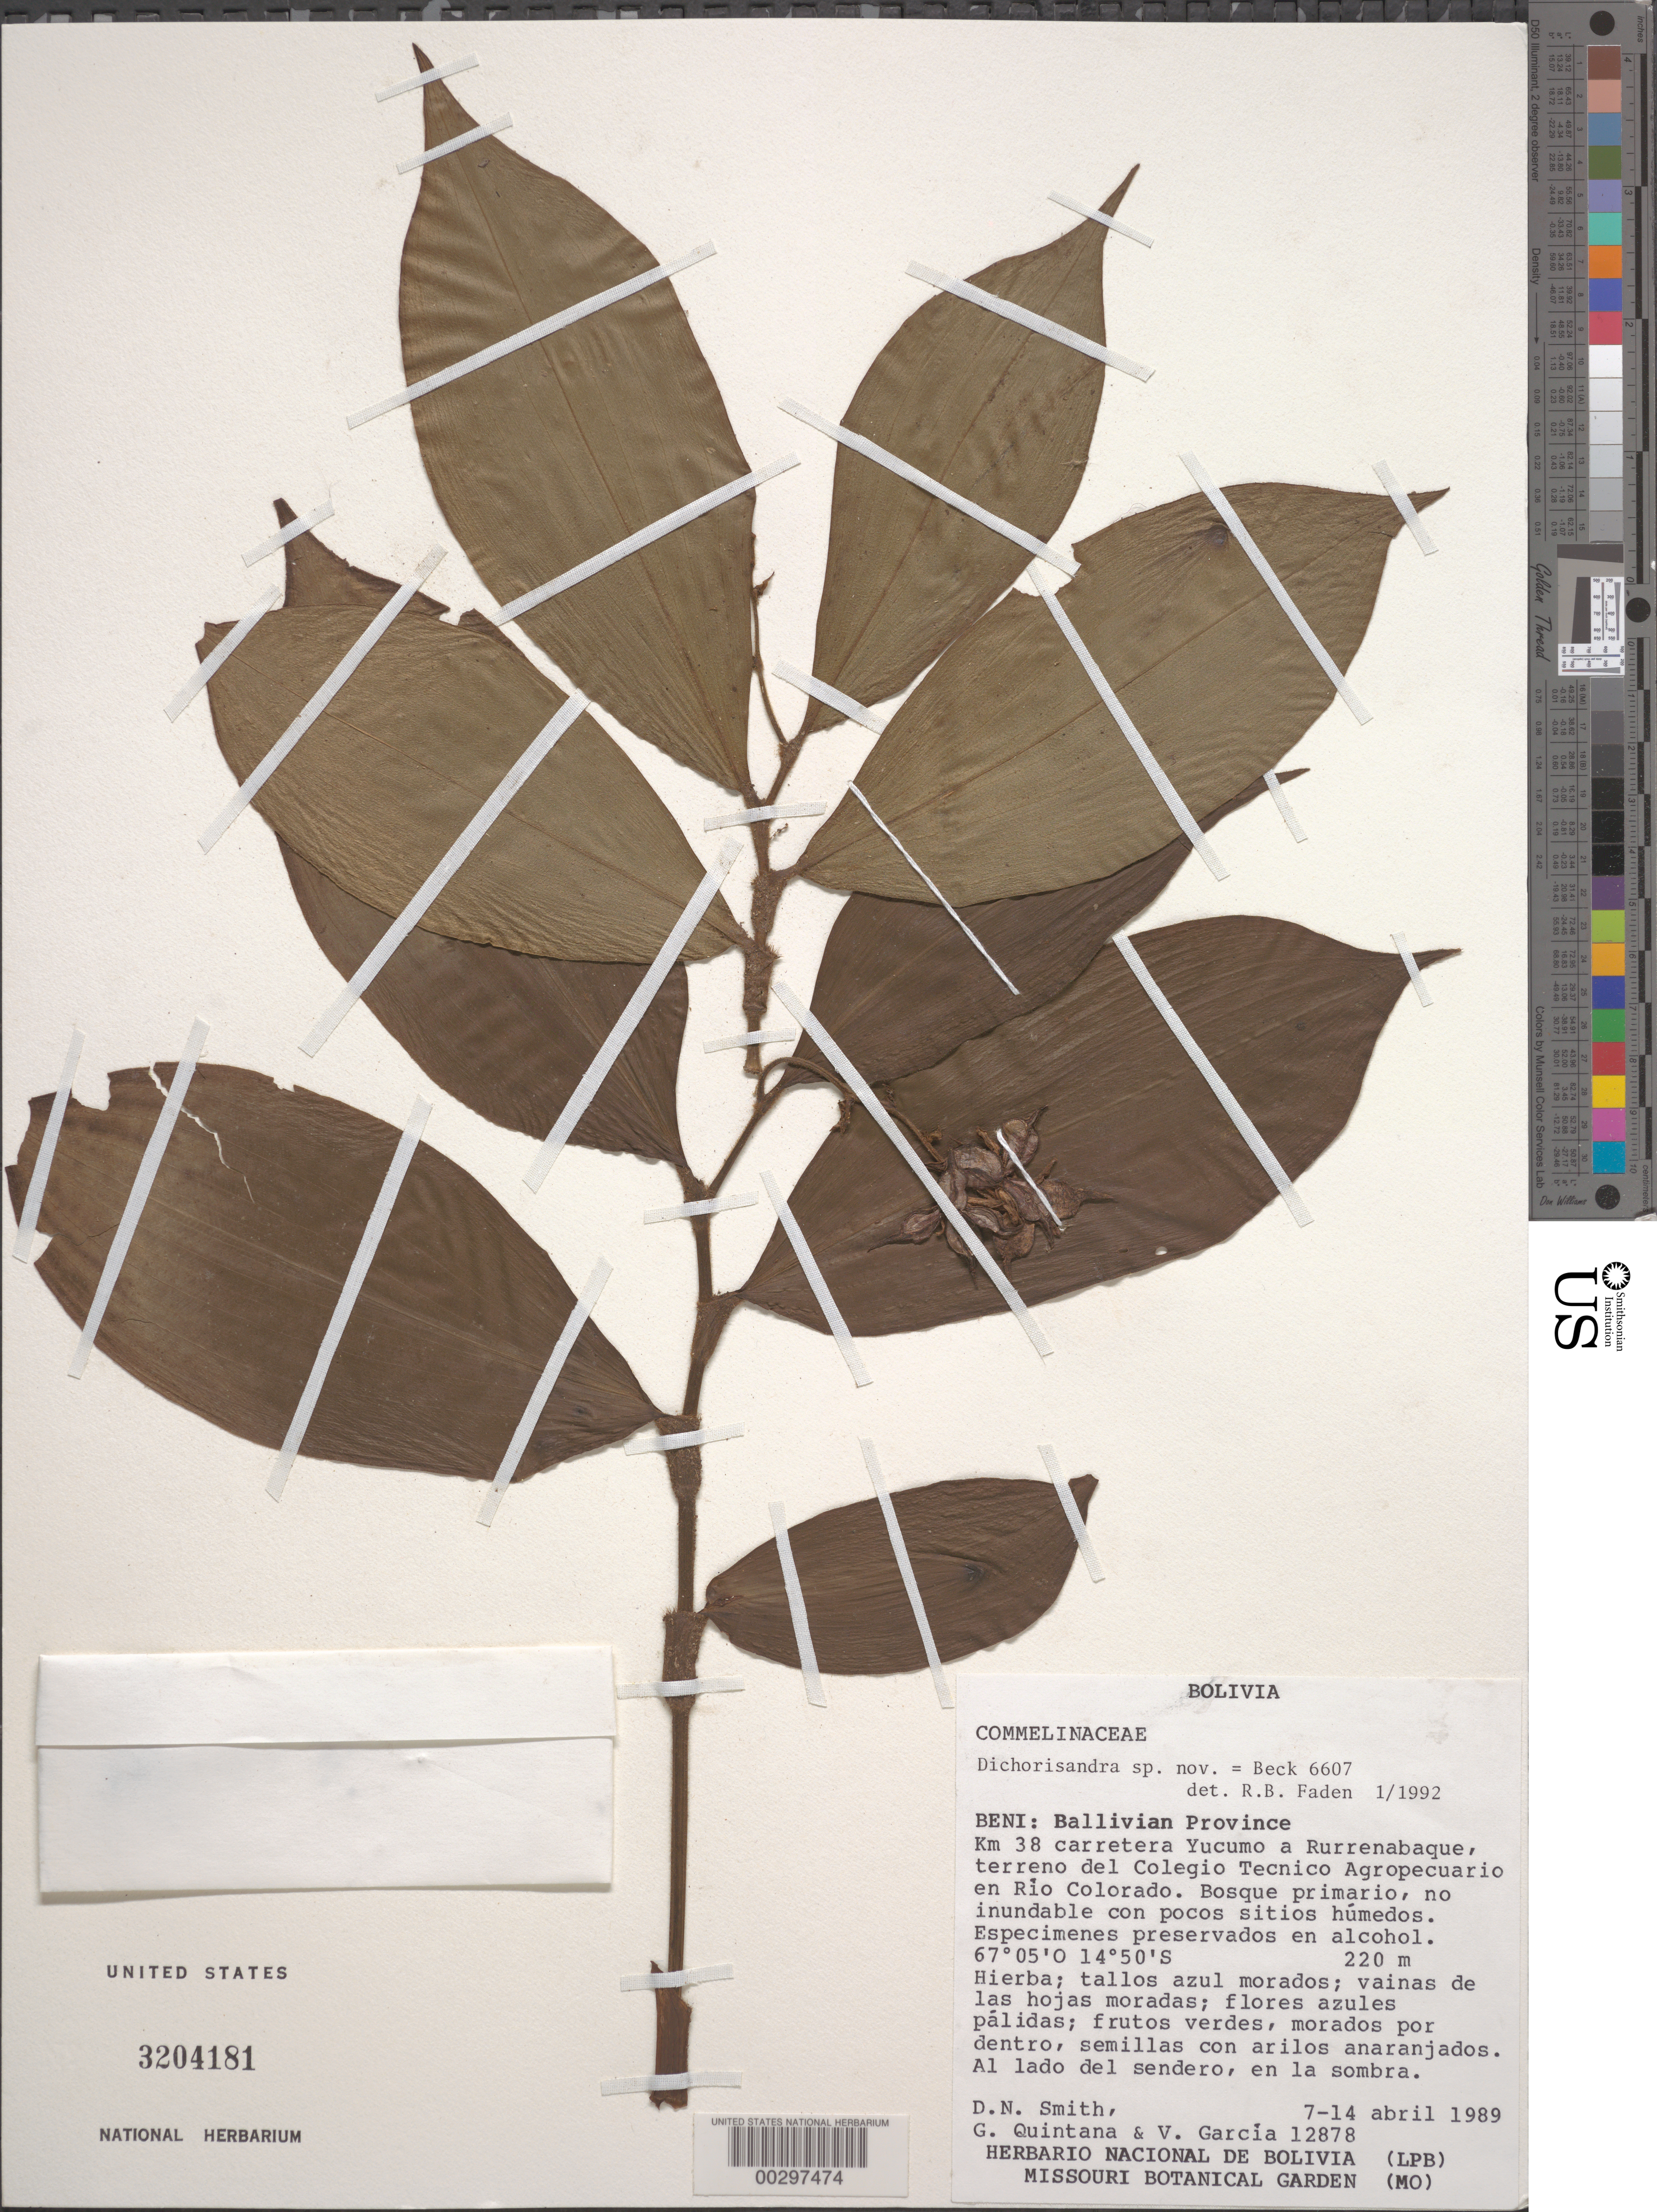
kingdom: Plantae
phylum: Tracheophyta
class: Liliopsida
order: Commelinales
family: Commelinaceae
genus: Dichorisandra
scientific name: Dichorisandra sp.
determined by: Faden, Robert B., (US), Smithsonian Institution - National Museum of Natural History (UNITED STATES)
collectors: D. Smith, G. Quintana & V. Garcia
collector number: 12878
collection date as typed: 07 Apr 1989 to 14 Apr 1989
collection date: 1989-04-07/1989-04-14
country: Bolivia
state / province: Beni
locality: Ballivian Province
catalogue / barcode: US 3204181